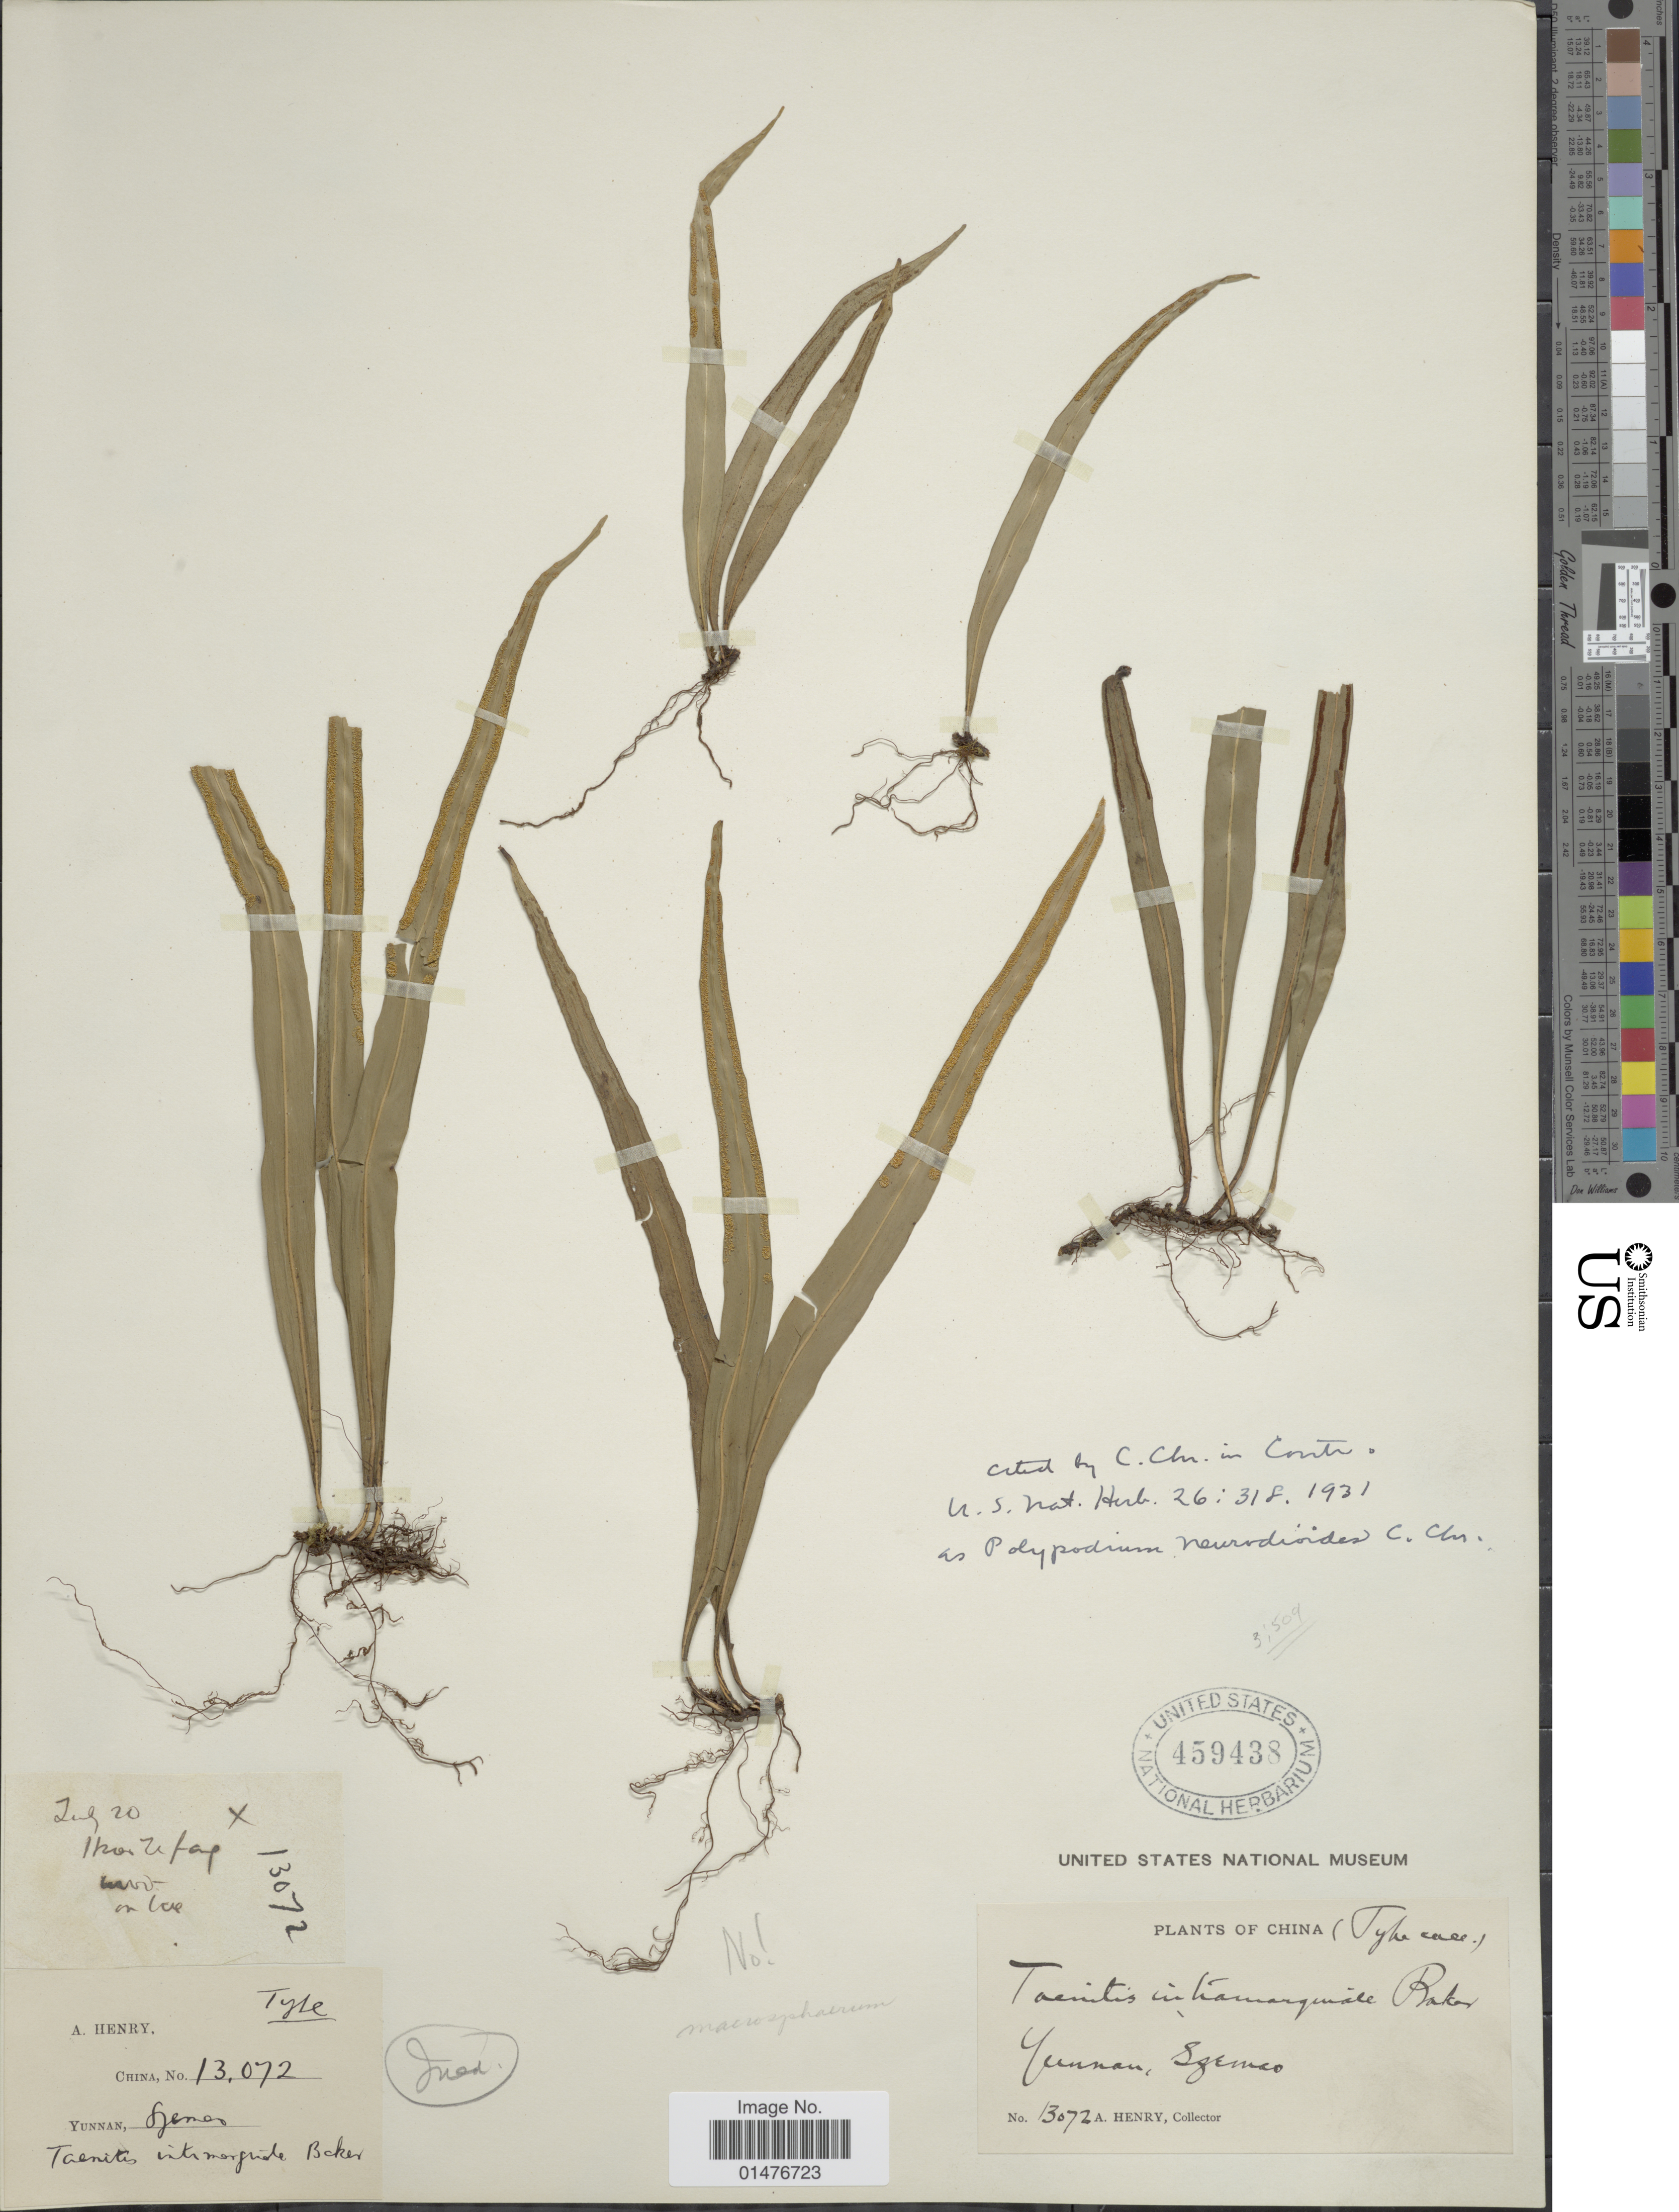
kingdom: Plantae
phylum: Tracheophyta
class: Polypodiopsida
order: Polypodiales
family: Pteridaceae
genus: Taenitis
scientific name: Taenitis sp.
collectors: A. Henry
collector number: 13072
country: China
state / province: Yunnan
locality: Yunann, Syenco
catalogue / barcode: US 459438